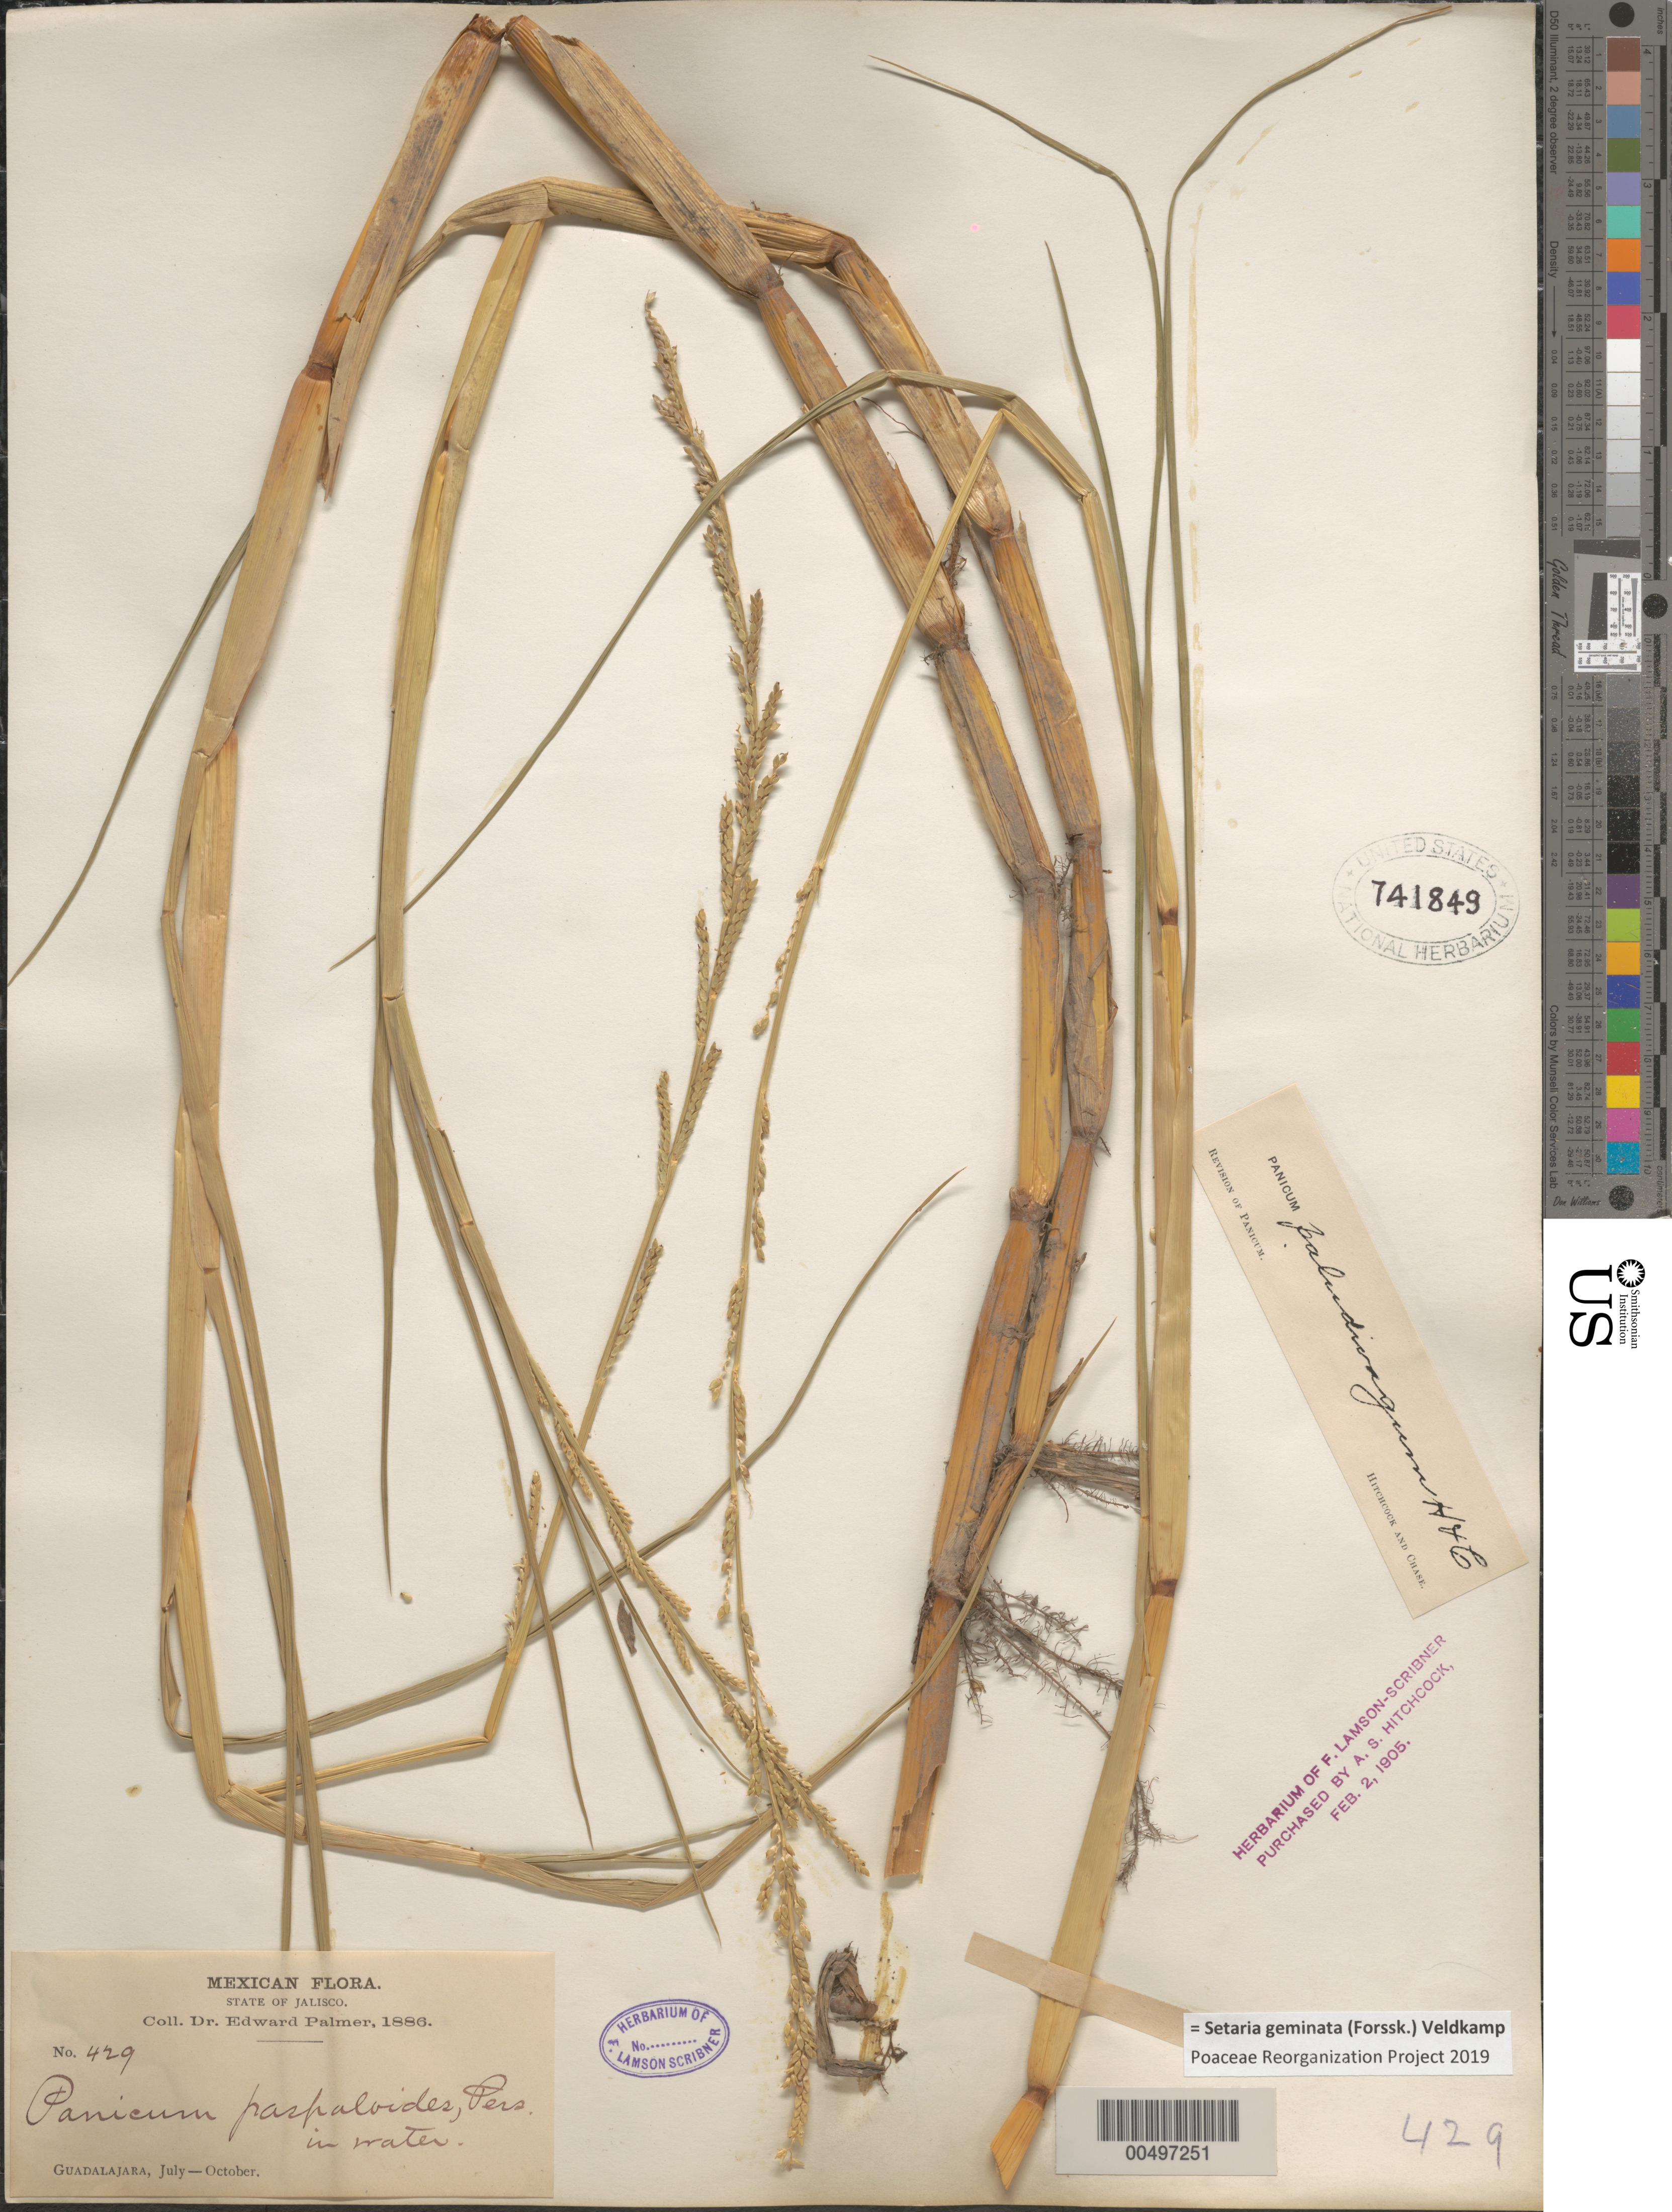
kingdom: Plantae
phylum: Tracheophyta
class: Liliopsida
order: Poales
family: Poaceae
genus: Setaria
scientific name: Setaria geminata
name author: (Forssk.) Veldkamp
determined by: Poaceae Reorganization Project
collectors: E. Palmer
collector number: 429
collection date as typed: Jul 1886 to Oct 1886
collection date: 1886-07/1886-10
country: Mexico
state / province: Jalisco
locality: Guadalajara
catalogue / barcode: US 741849